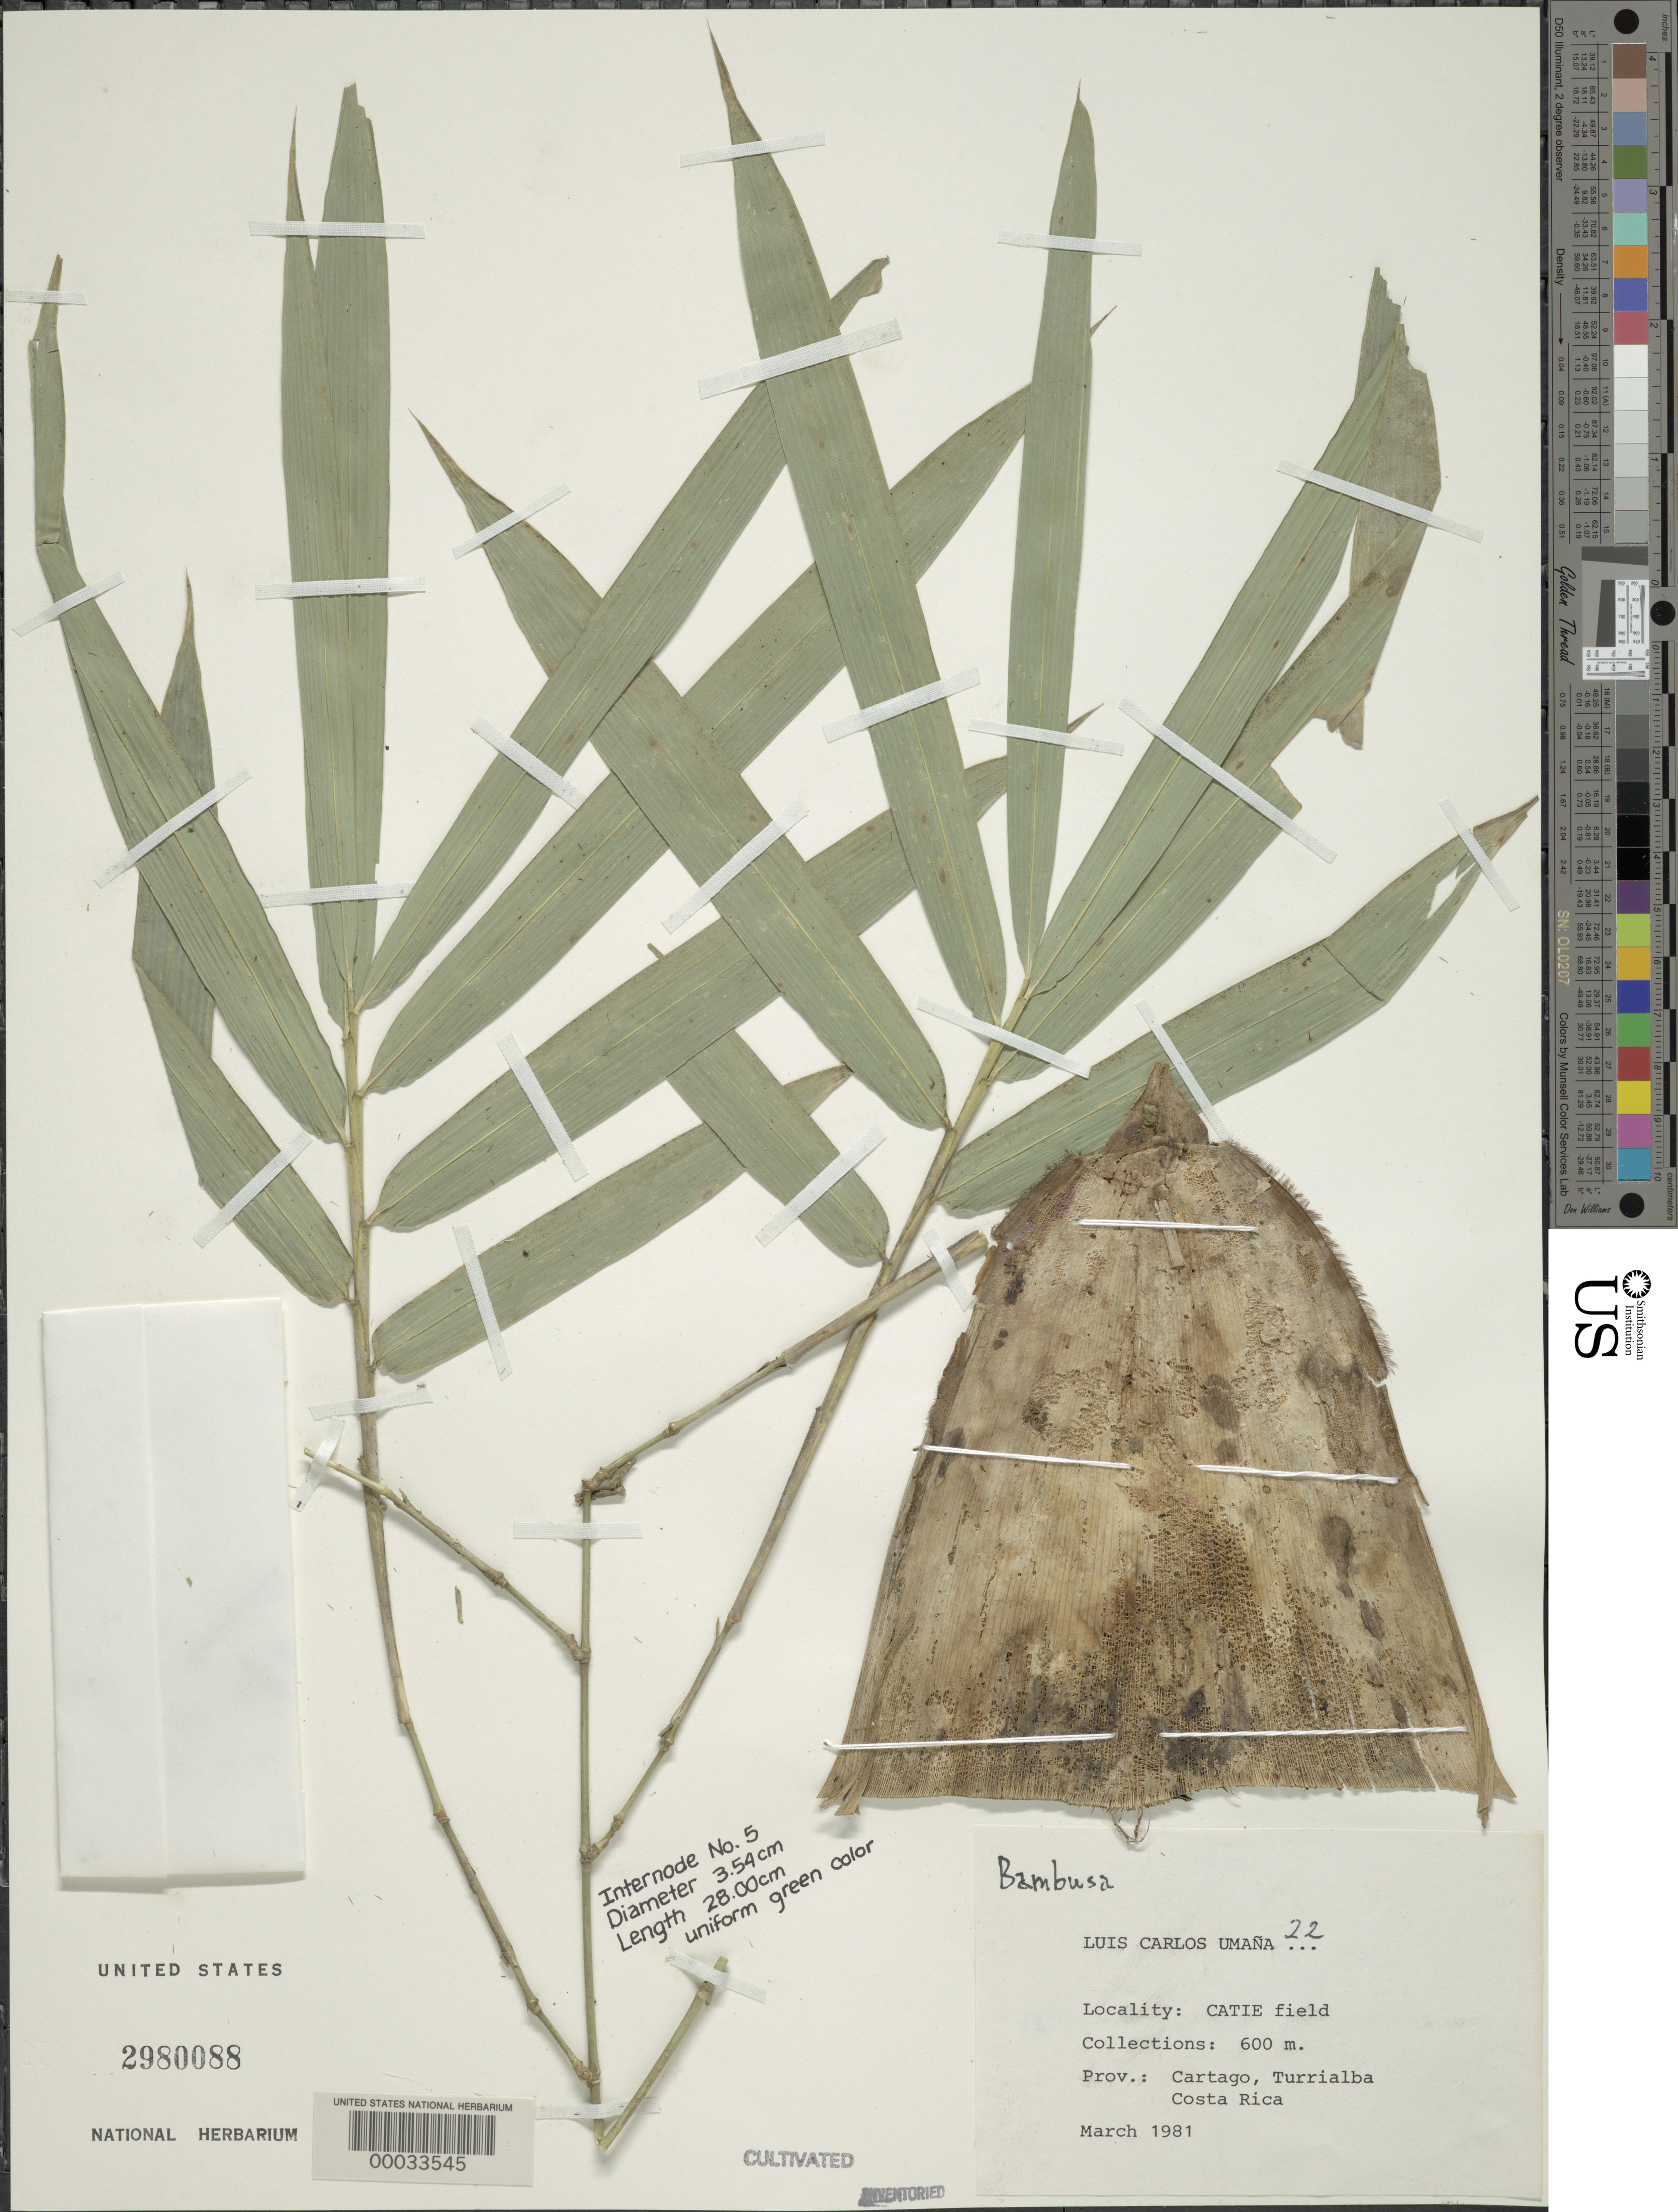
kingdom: Plantae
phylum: Tracheophyta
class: Liliopsida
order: Poales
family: Poaceae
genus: Bambusa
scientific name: Bambusa sp.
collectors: L. C. Umaña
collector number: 22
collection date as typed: Mar 1981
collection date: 1981-03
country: Costa Rica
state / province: Cartago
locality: Catie field, Turrialba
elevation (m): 600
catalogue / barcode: US 2980088